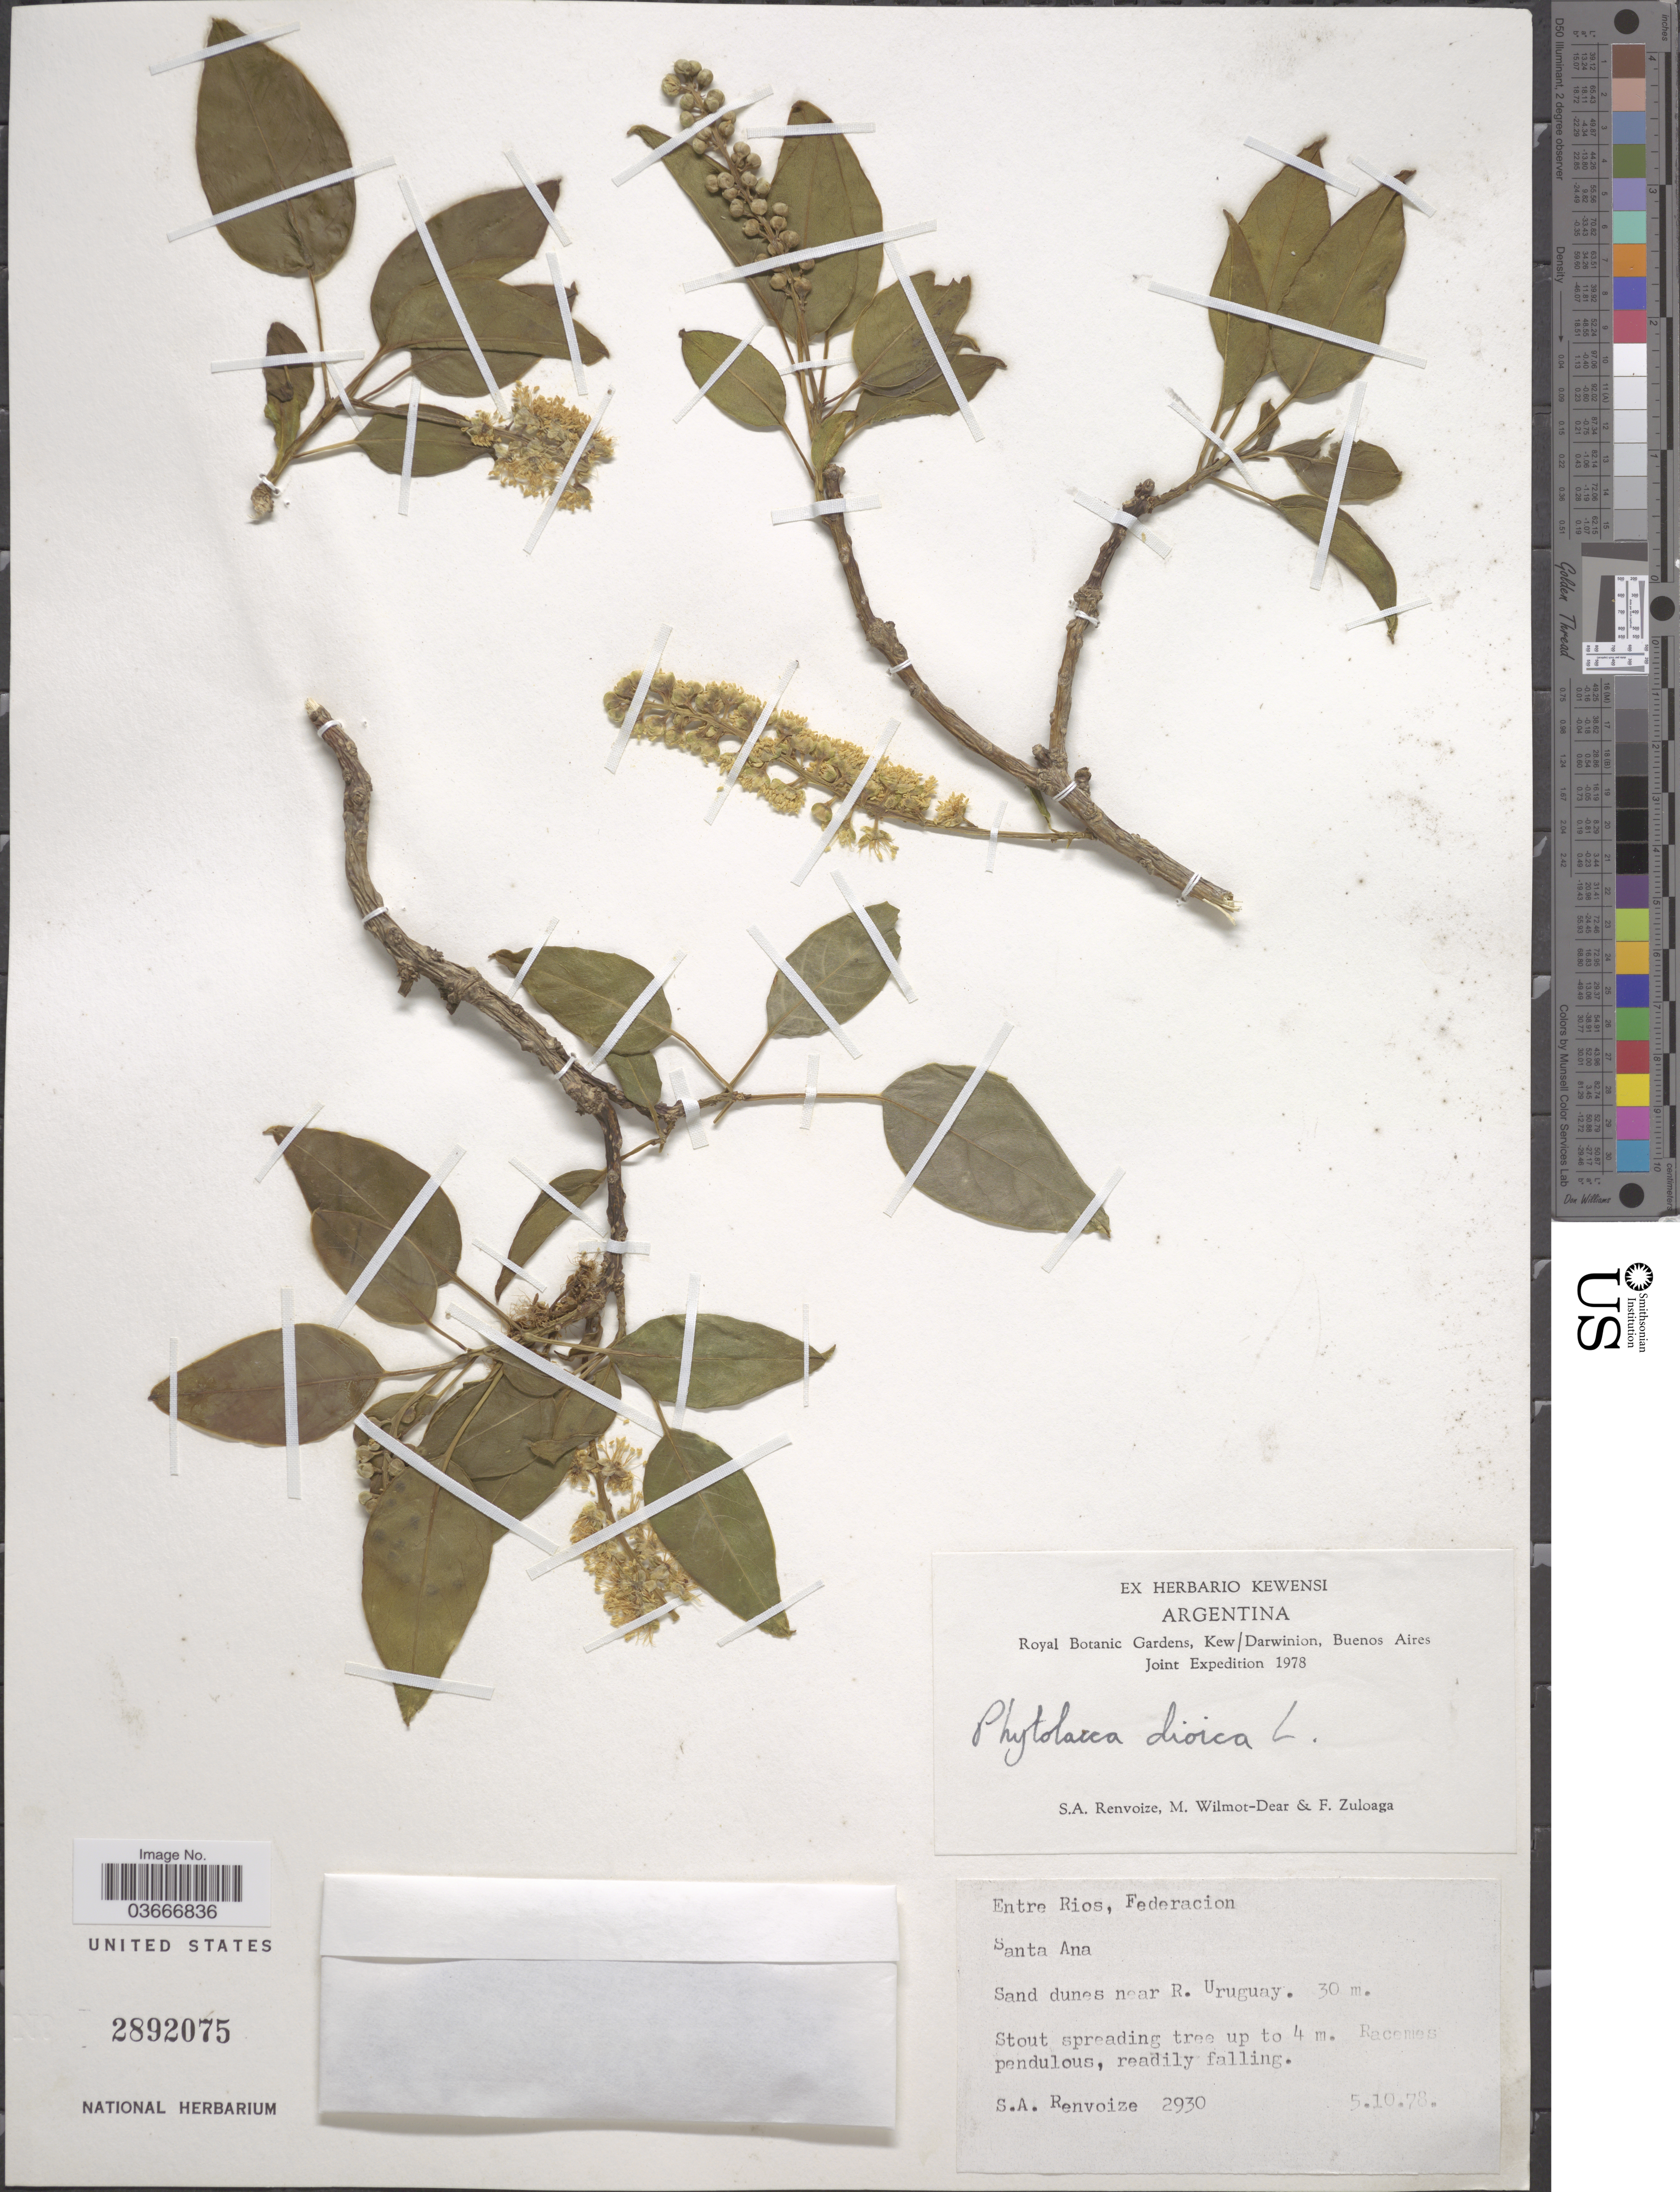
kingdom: Plantae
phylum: Tracheophyta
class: Magnoliopsida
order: Caryophyllales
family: Phytolaccaceae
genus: Phytolacca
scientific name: Phytolacca dioica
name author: L.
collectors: S. A. Renvoize, M. Wilmot-Dear & F. Zuloaga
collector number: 2930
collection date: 1978-10-05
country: Argentina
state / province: Entre Rios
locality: Federacion. Santa Ana. Sand dunes near R. Uruguay.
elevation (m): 30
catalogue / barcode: US 2892075